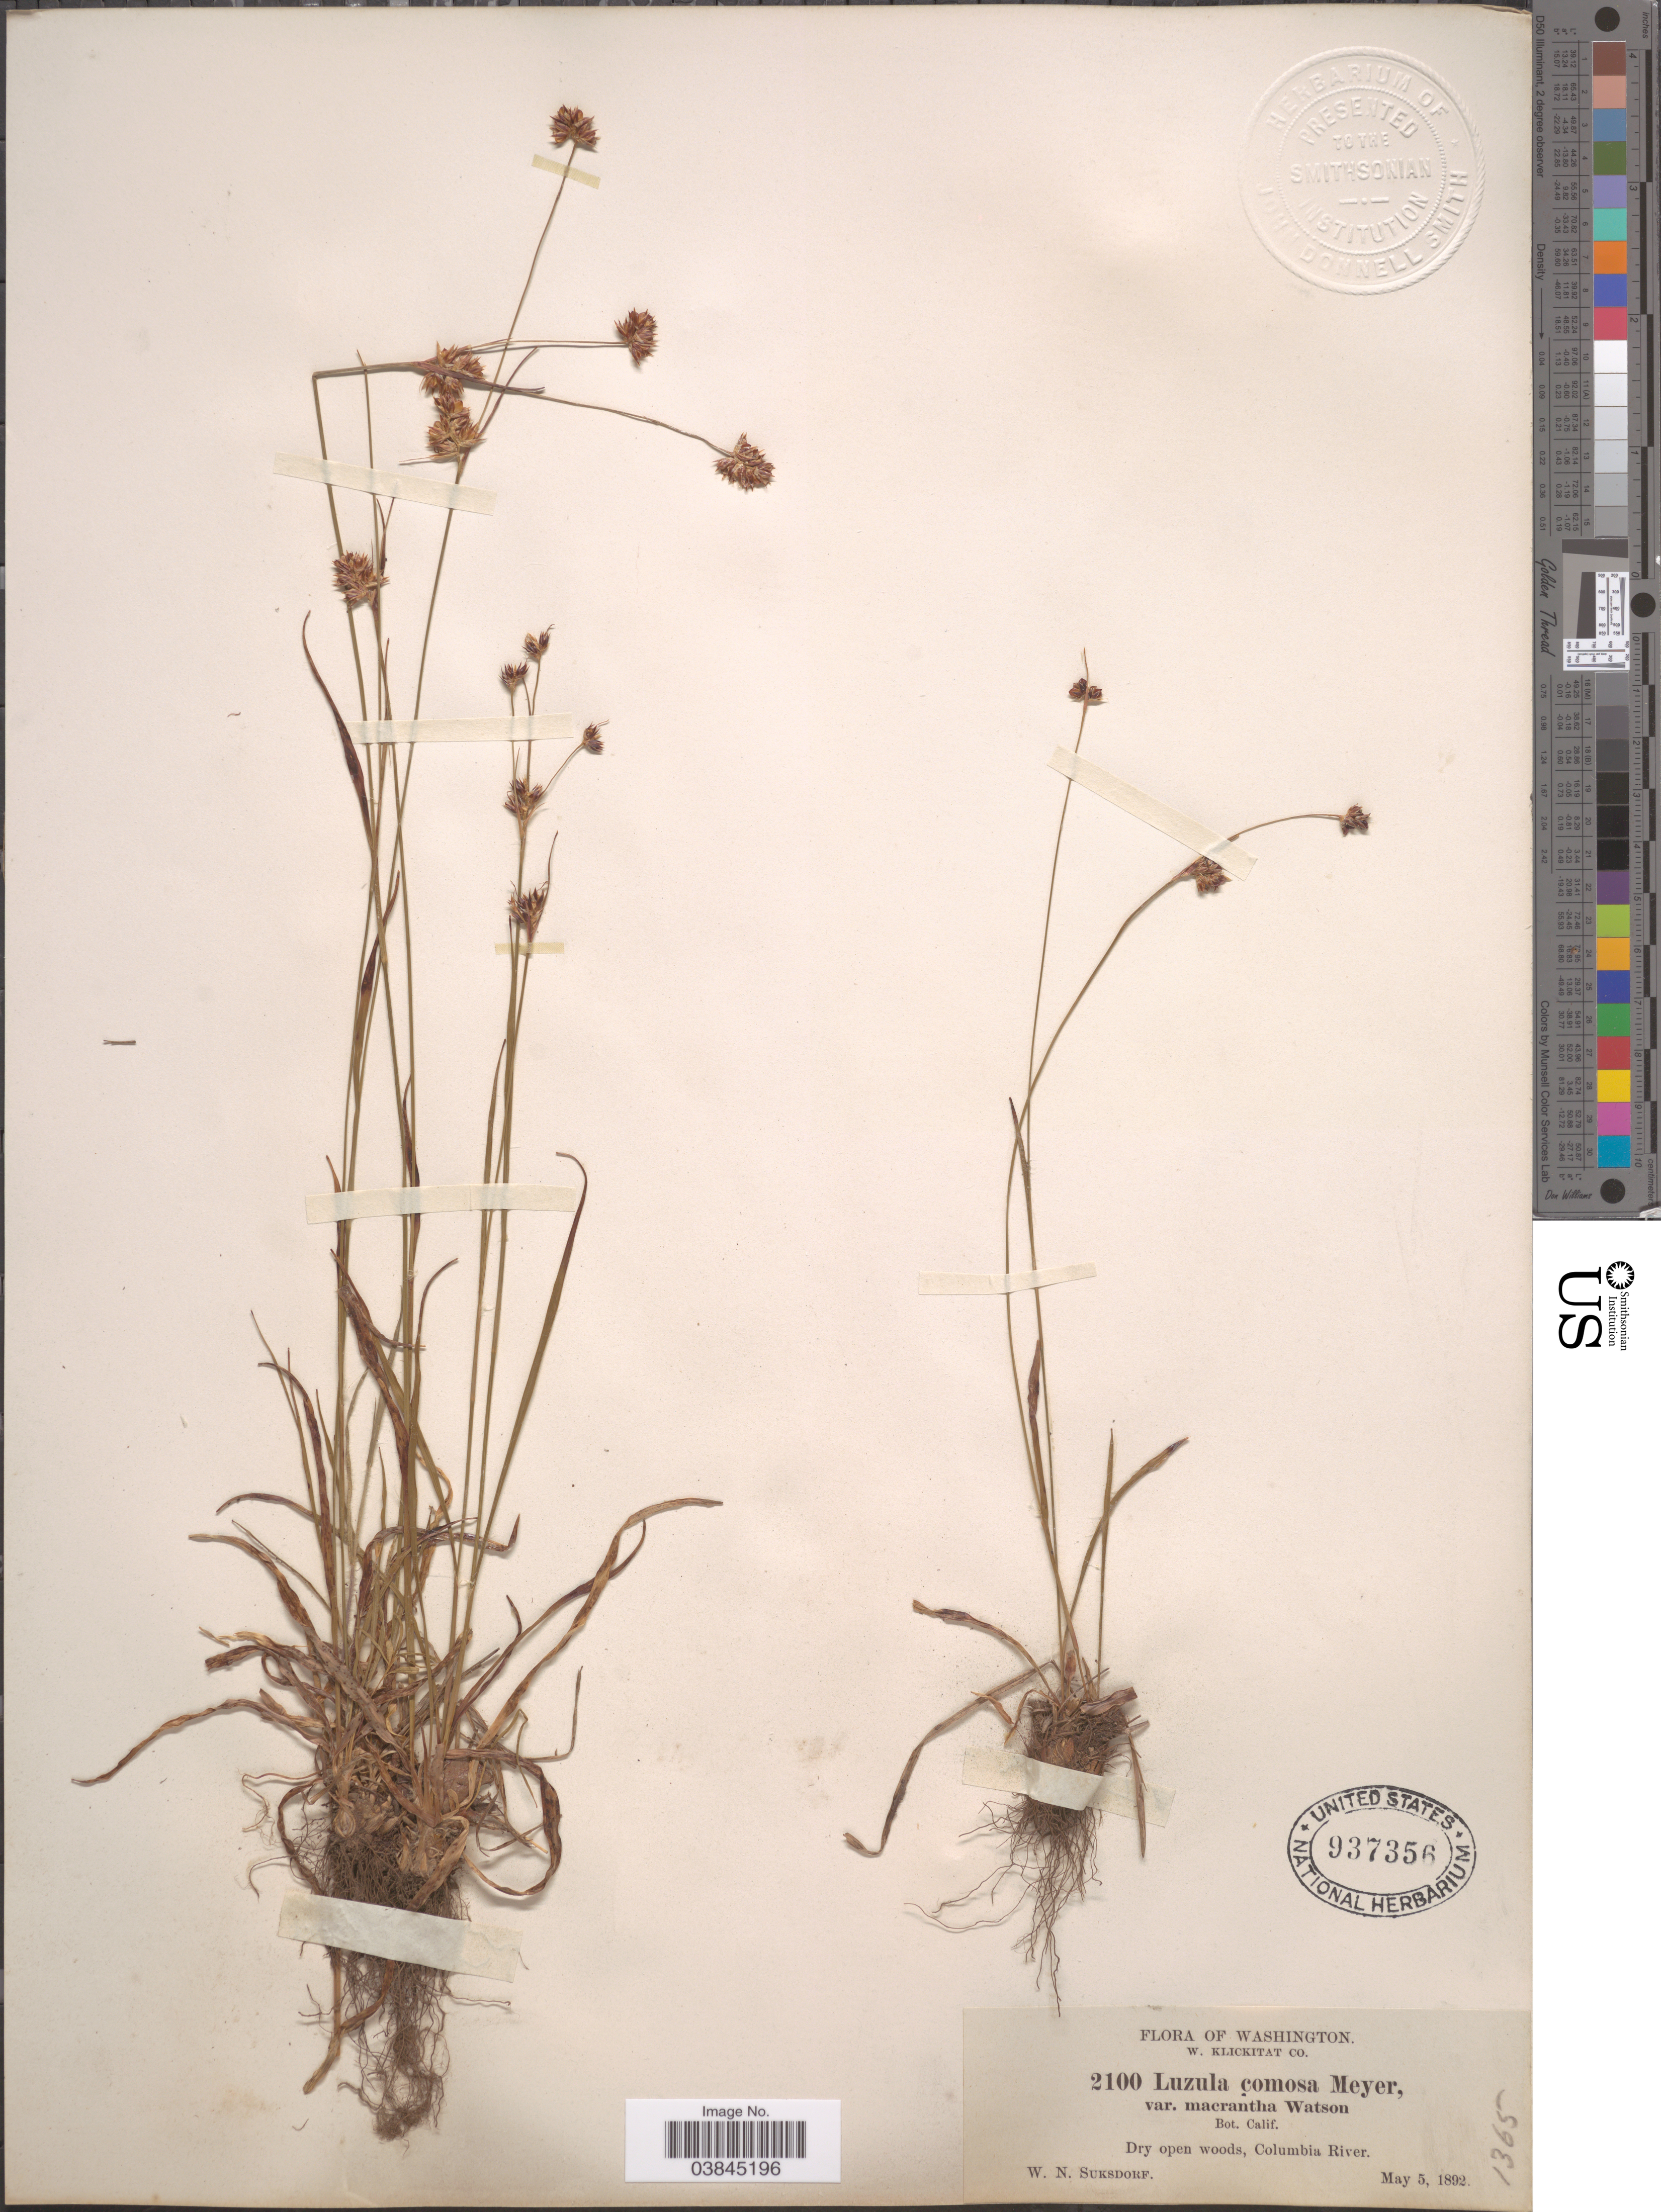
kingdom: Plantae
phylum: Tracheophyta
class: Liliopsida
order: Poales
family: Juncaceae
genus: Luzula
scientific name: Luzula campestris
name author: (L.) DC.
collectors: W. N. Suksdorf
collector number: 2100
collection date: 1892-05-05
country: United States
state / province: Washington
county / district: Klickitat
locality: W. Klickitat Co. Columbia River.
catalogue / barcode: US 937356